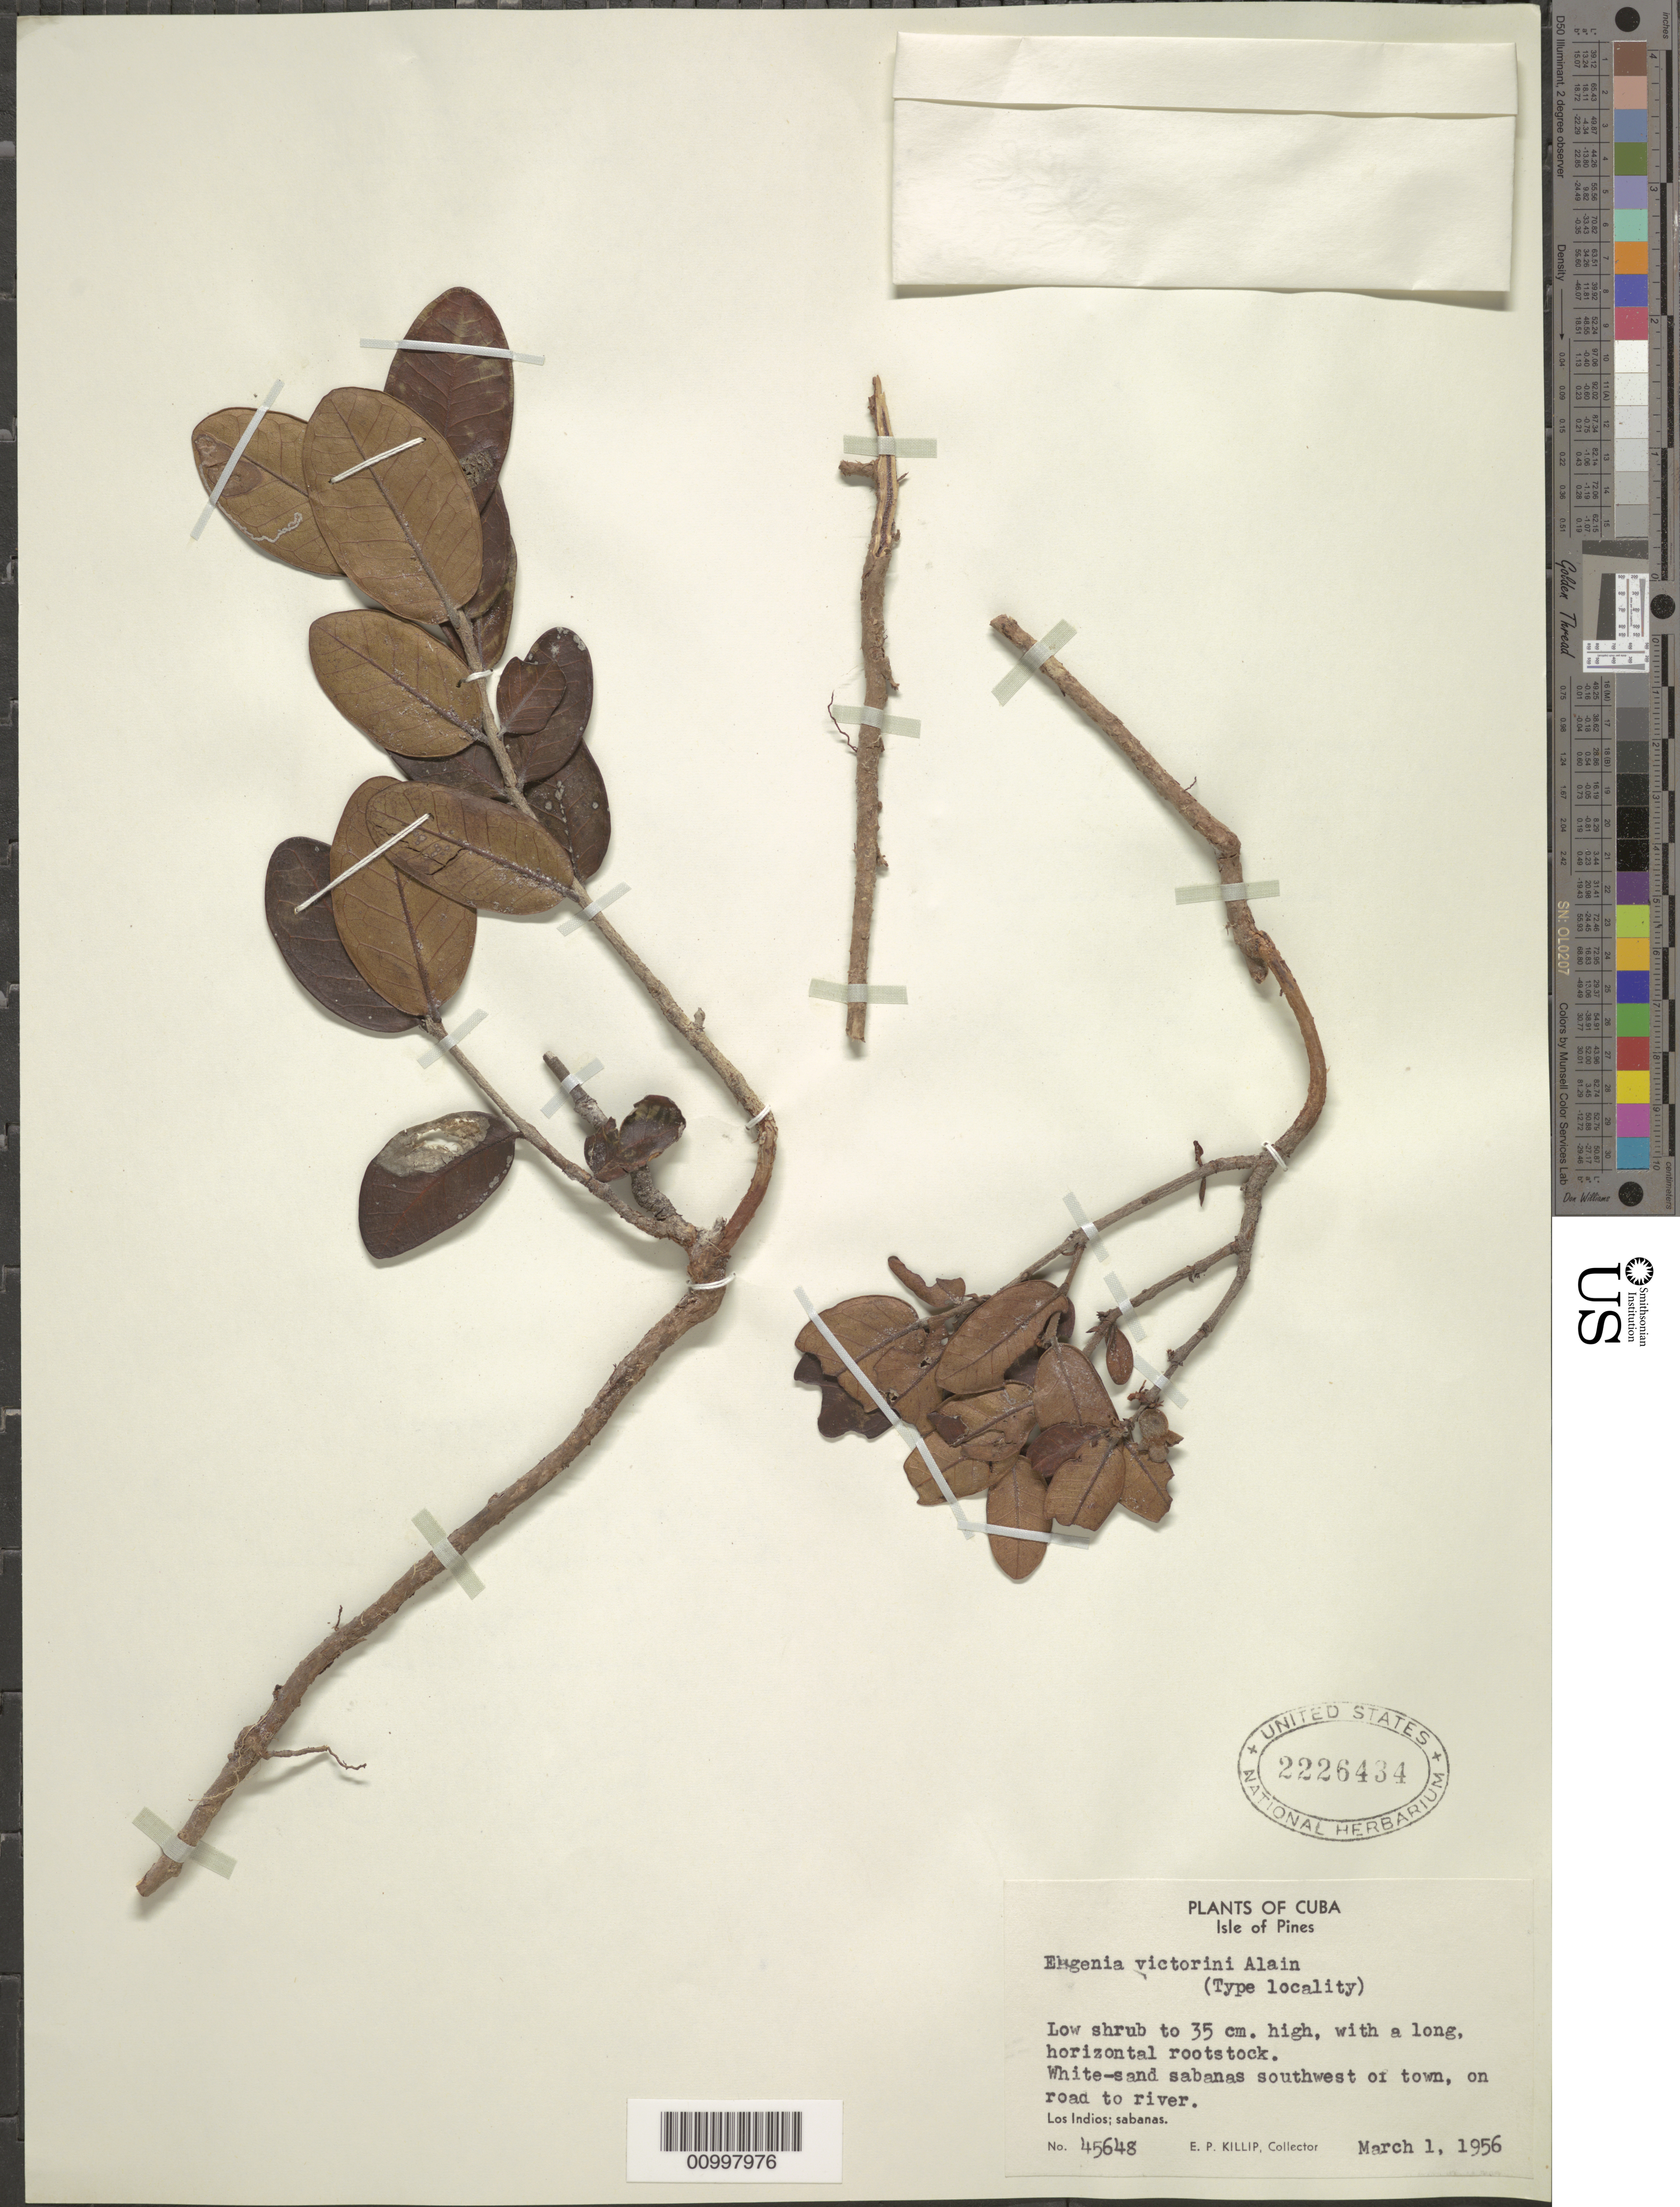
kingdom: Plantae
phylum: Tracheophyta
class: Magnoliopsida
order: Myrtales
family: Myrtaceae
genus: Eugenia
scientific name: Eugenia victorinii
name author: Alain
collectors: E. P. Killip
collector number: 45648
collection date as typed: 01 Mar 1956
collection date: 1956-03-01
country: Cuba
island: Isla de la Juventud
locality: Los Indios White-sand sabanas southwest of town, on road to river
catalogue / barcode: US 2226434